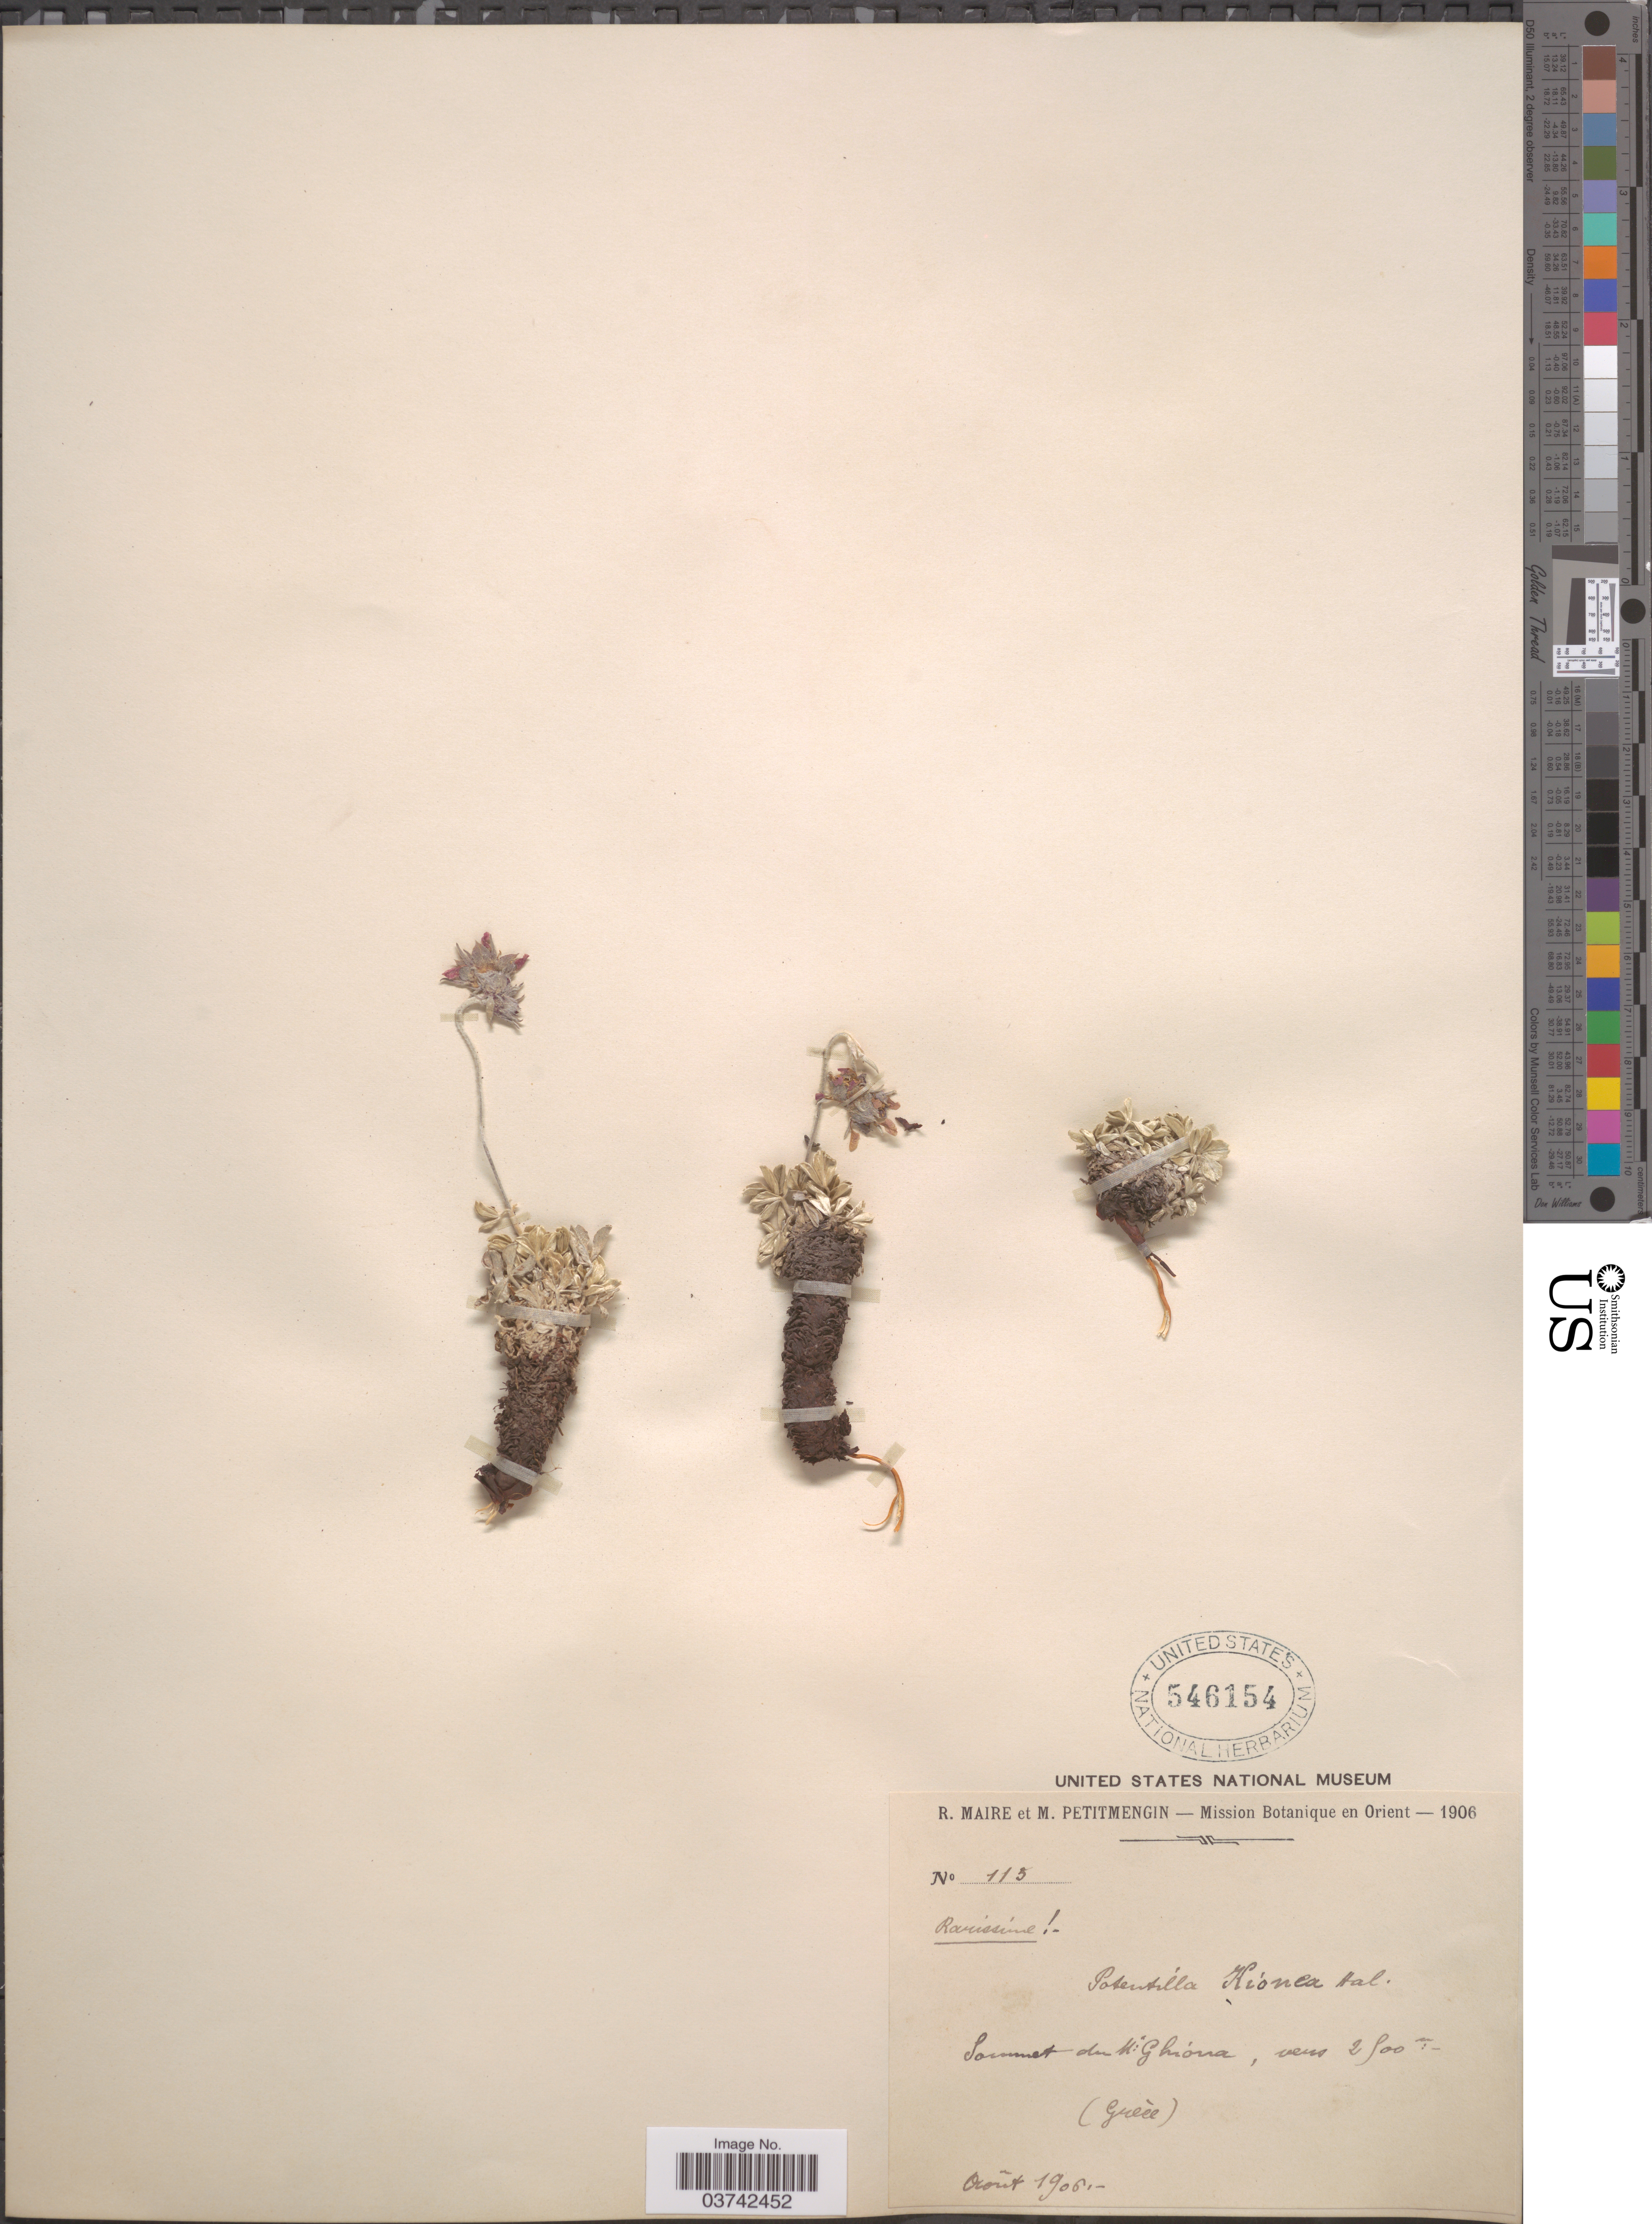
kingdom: Plantae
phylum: Tracheophyta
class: Magnoliopsida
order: Rosales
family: Rosaceae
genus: Potentilla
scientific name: Potentilla kionaea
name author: Halacsy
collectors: R. Maire & M. Petitmengin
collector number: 115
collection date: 1906-08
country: Greece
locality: Orient. Sommet du M: Ghíona. (Grèce).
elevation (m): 2500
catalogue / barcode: US 546154